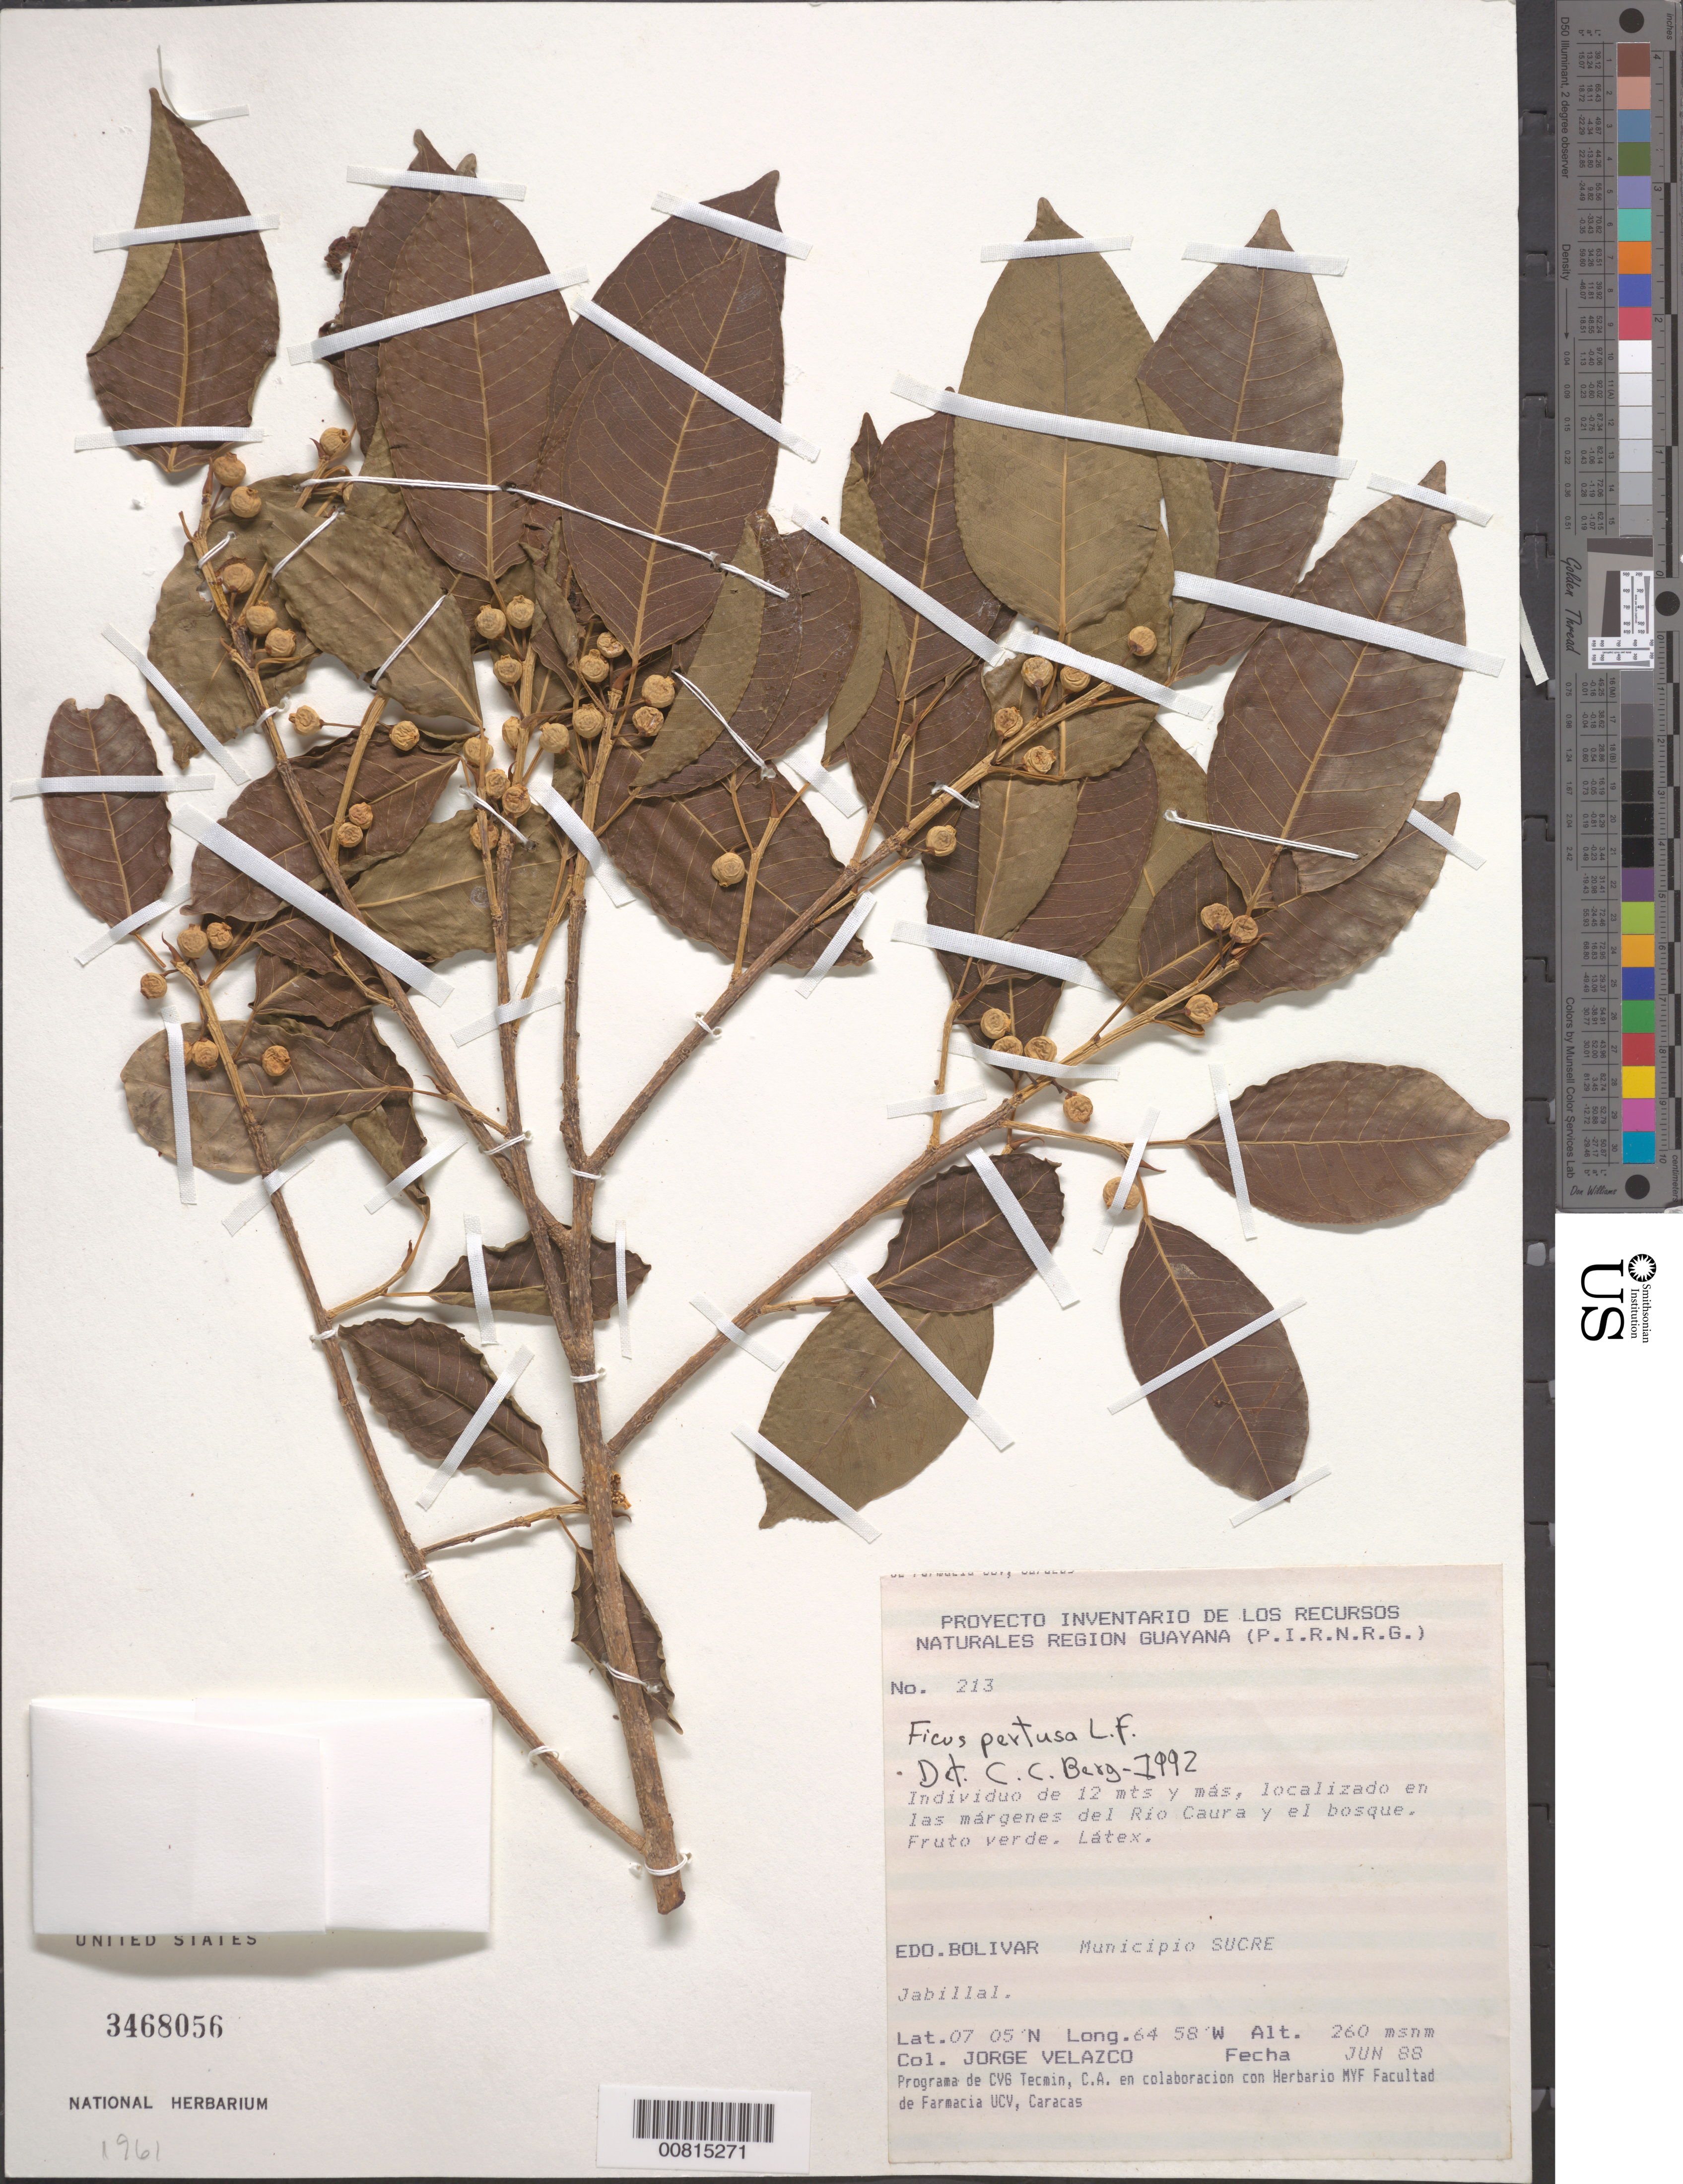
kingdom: Plantae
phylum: Tracheophyta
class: Magnoliopsida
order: Rosales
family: Moraceae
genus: Ficus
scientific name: Ficus pertusa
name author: L. f.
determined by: Berg, C. C.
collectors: J. Velazco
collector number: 213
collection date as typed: Jun-88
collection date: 1988-06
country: Venezuela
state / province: Bolívar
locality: Mun. Sucre, Río Caura, Jabillal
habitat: Riverbank and forest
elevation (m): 260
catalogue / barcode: US 3468056